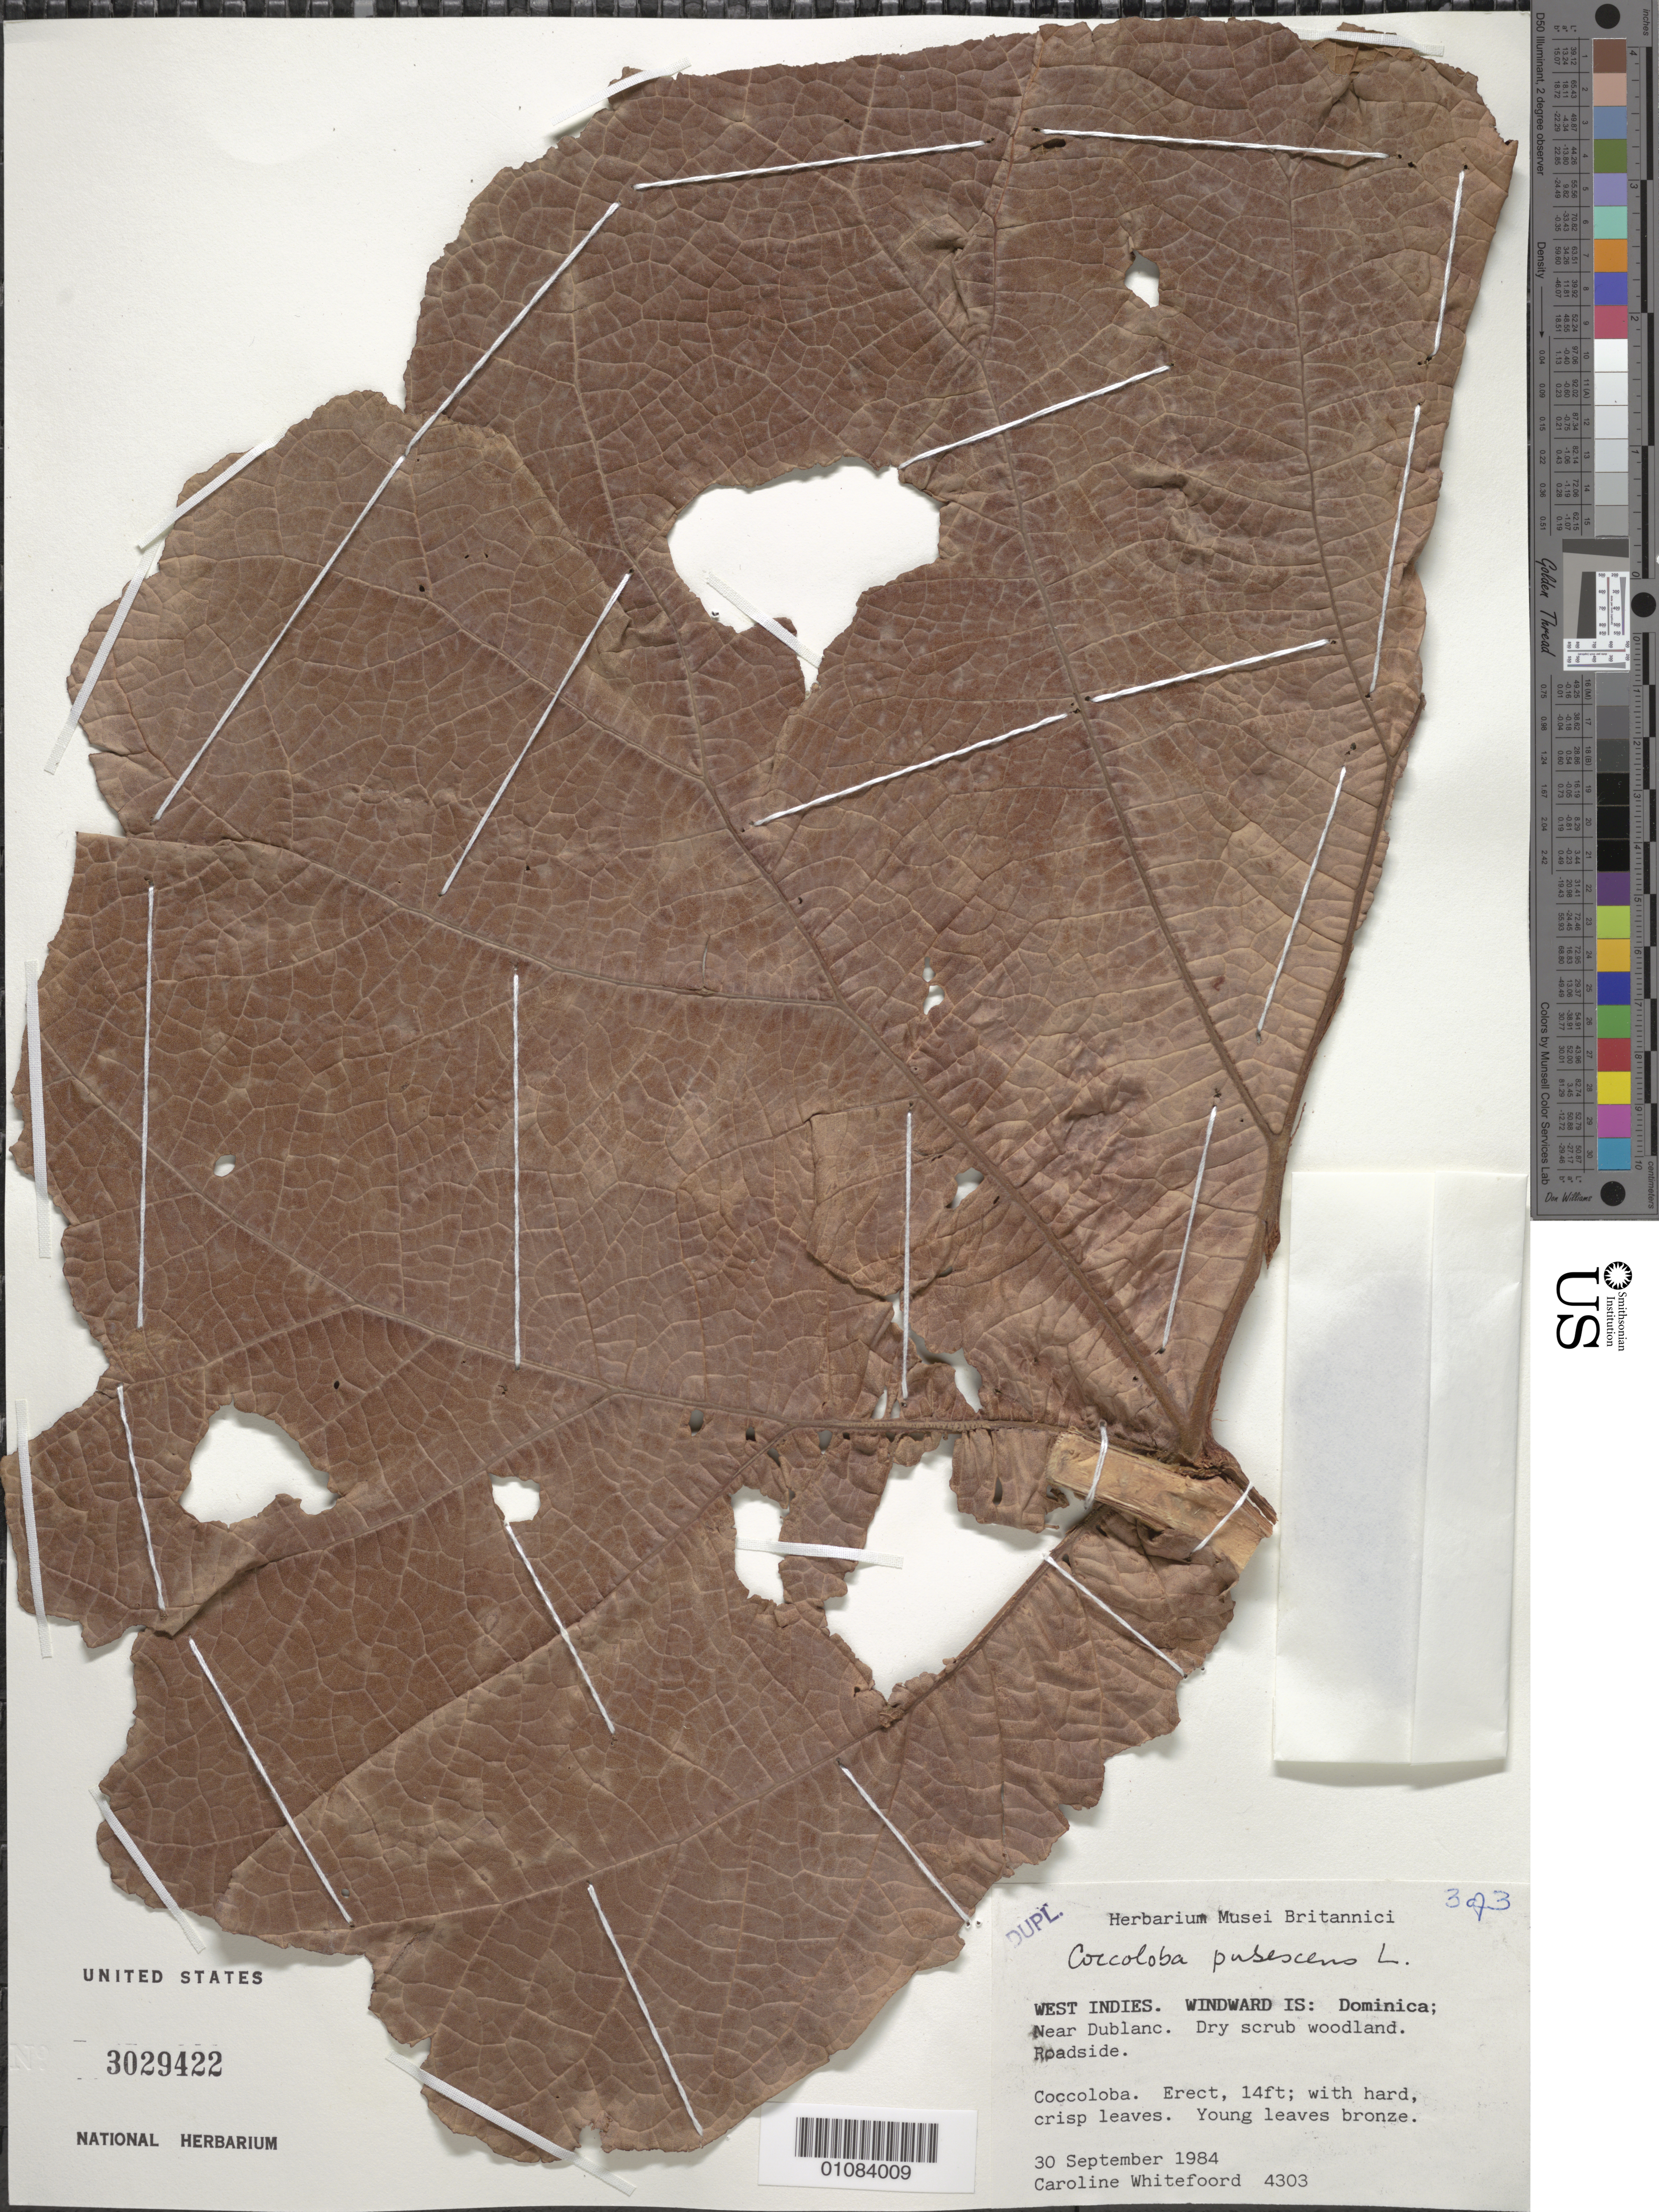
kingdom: Plantae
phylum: Tracheophyta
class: Magnoliopsida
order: Caryophyllales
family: Polygonaceae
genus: Coccoloba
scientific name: Coccoloba pubescens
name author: L.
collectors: C. Whitefoord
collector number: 4303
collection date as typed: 30 Sep 1984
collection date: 1984-09-30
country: Dominica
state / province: St. Peter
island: Dominica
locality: Near Dublanc. roadside.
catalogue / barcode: US 3029422